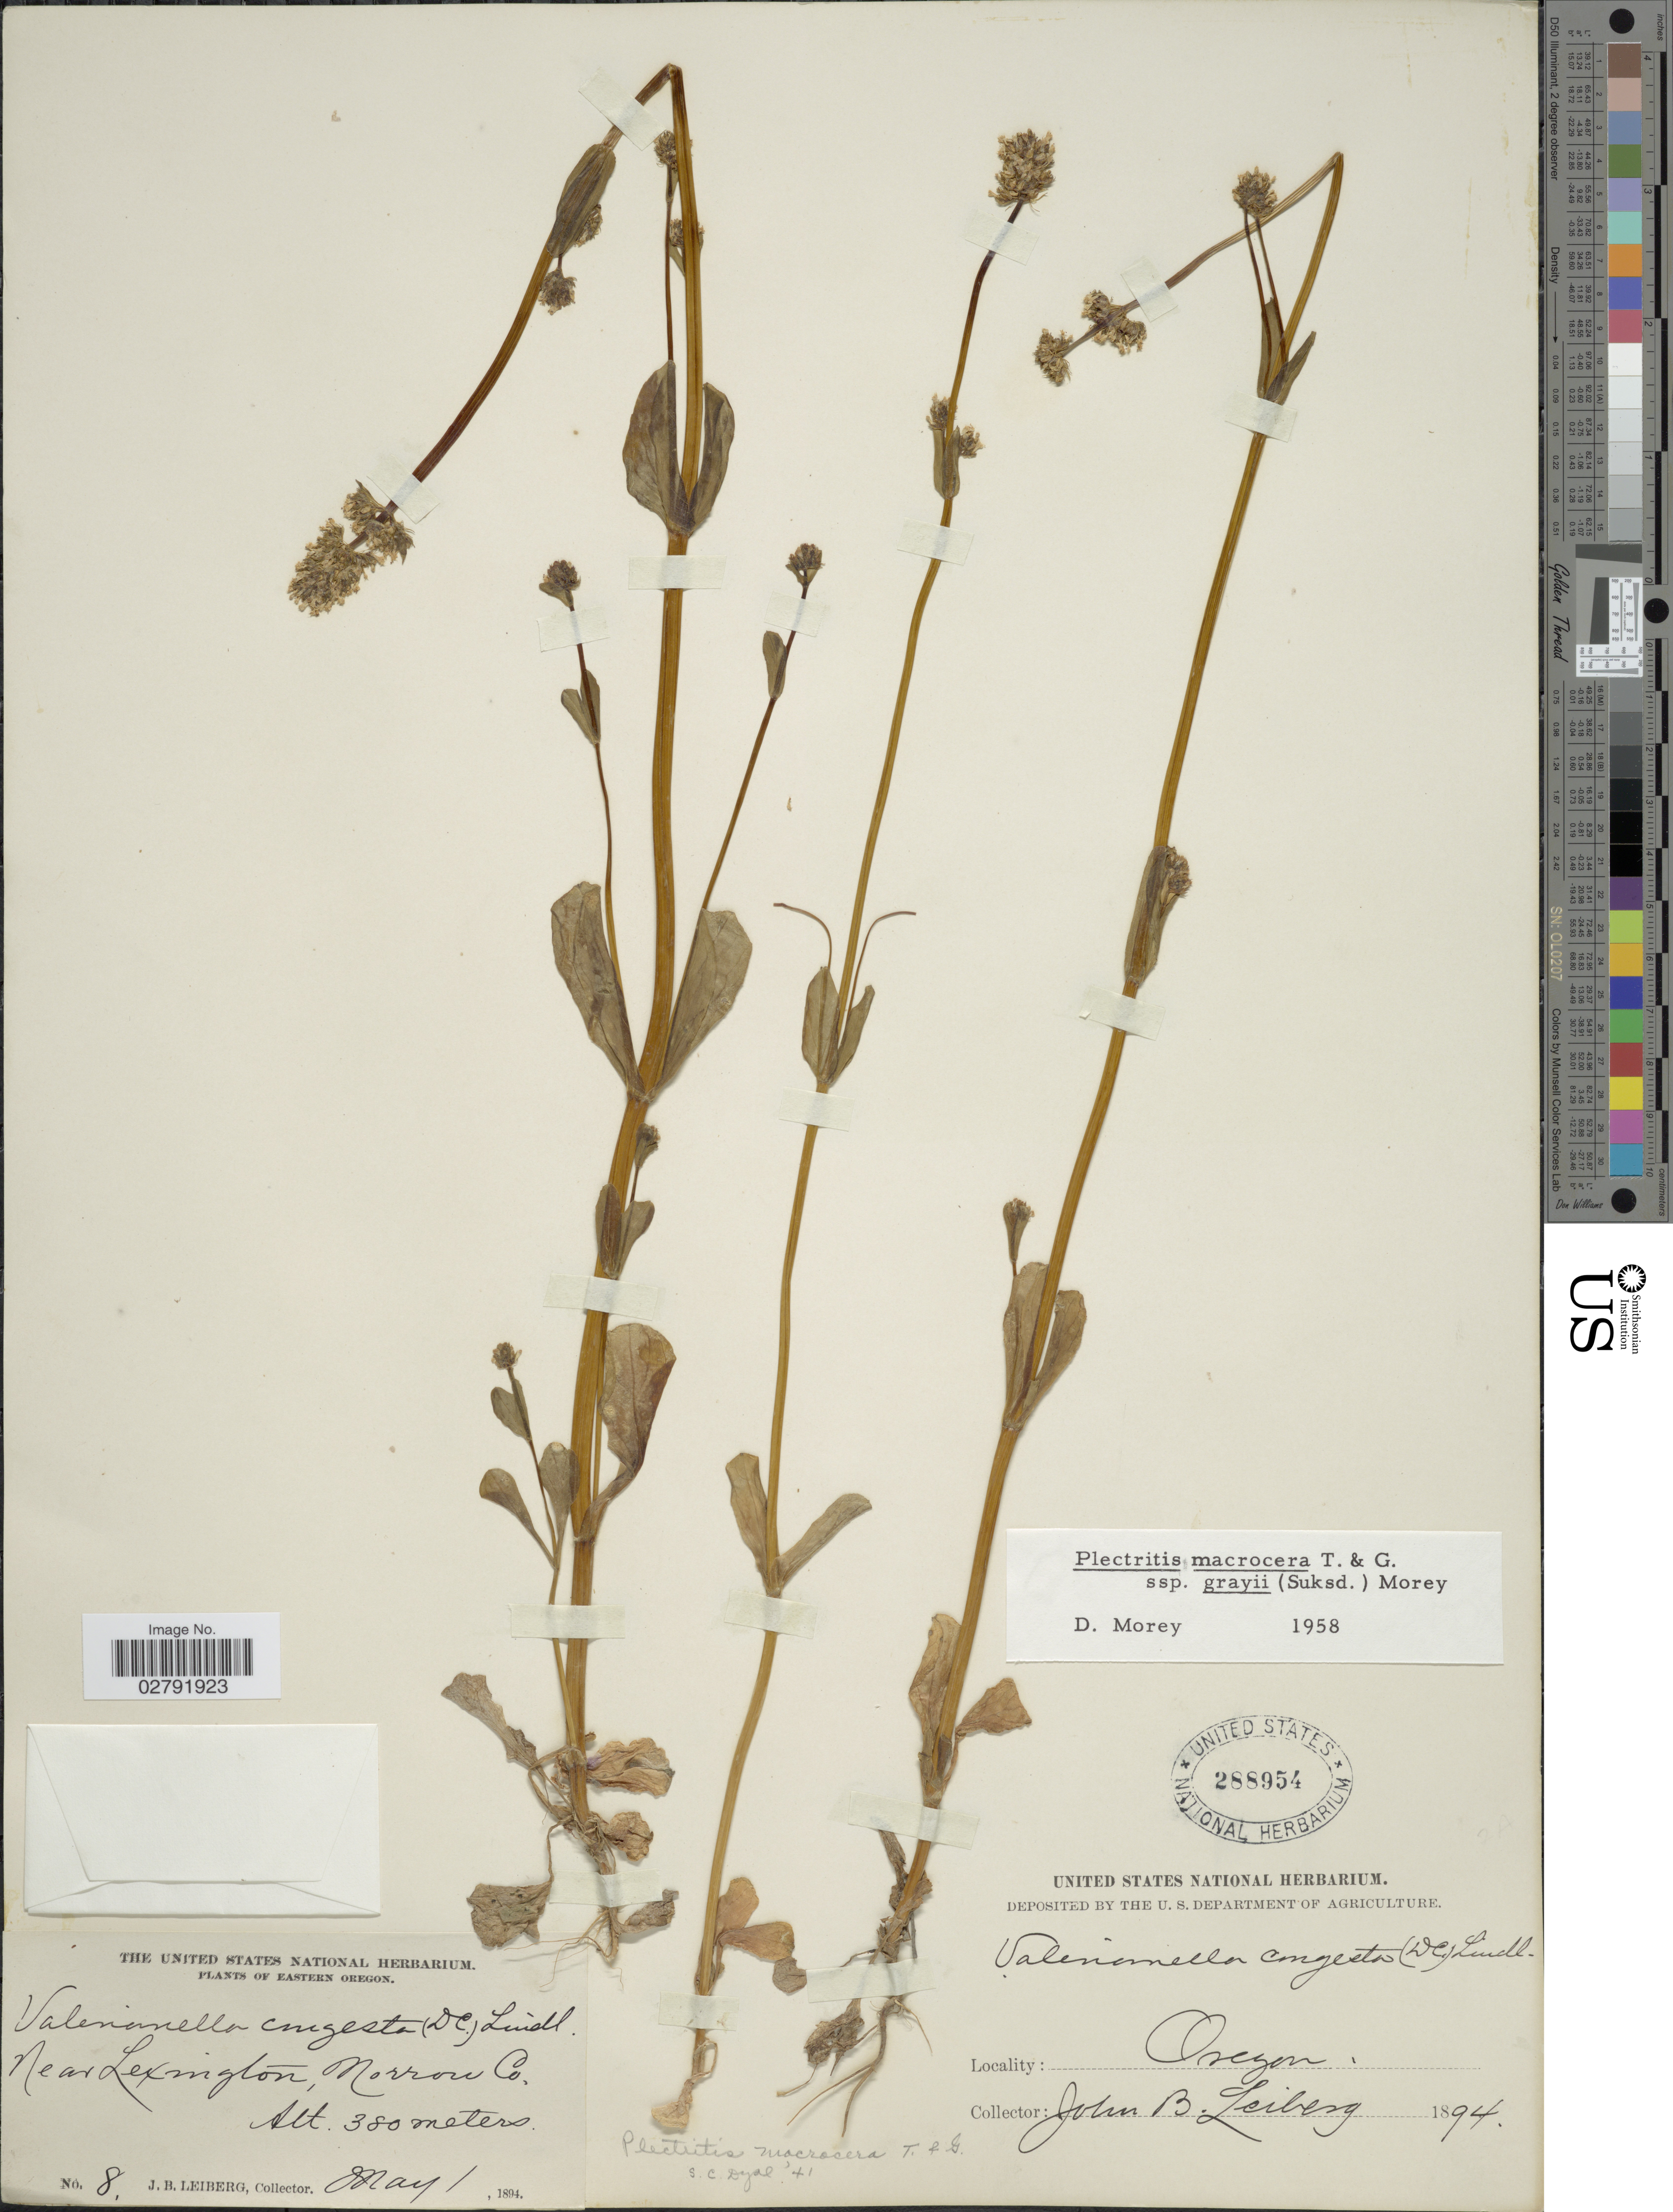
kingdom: Plantae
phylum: Tracheophyta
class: Magnoliopsida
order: Dipsacales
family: Caprifoliaceae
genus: Plectritis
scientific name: Plectritis macrocera subsp. grayi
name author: (Suksd.) Morey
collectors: J. B. Leiberg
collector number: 8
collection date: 1894-05-01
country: United States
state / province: Oregon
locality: Eastern Oregon. Near Lexington, Morron Co.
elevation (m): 380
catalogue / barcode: US 288954